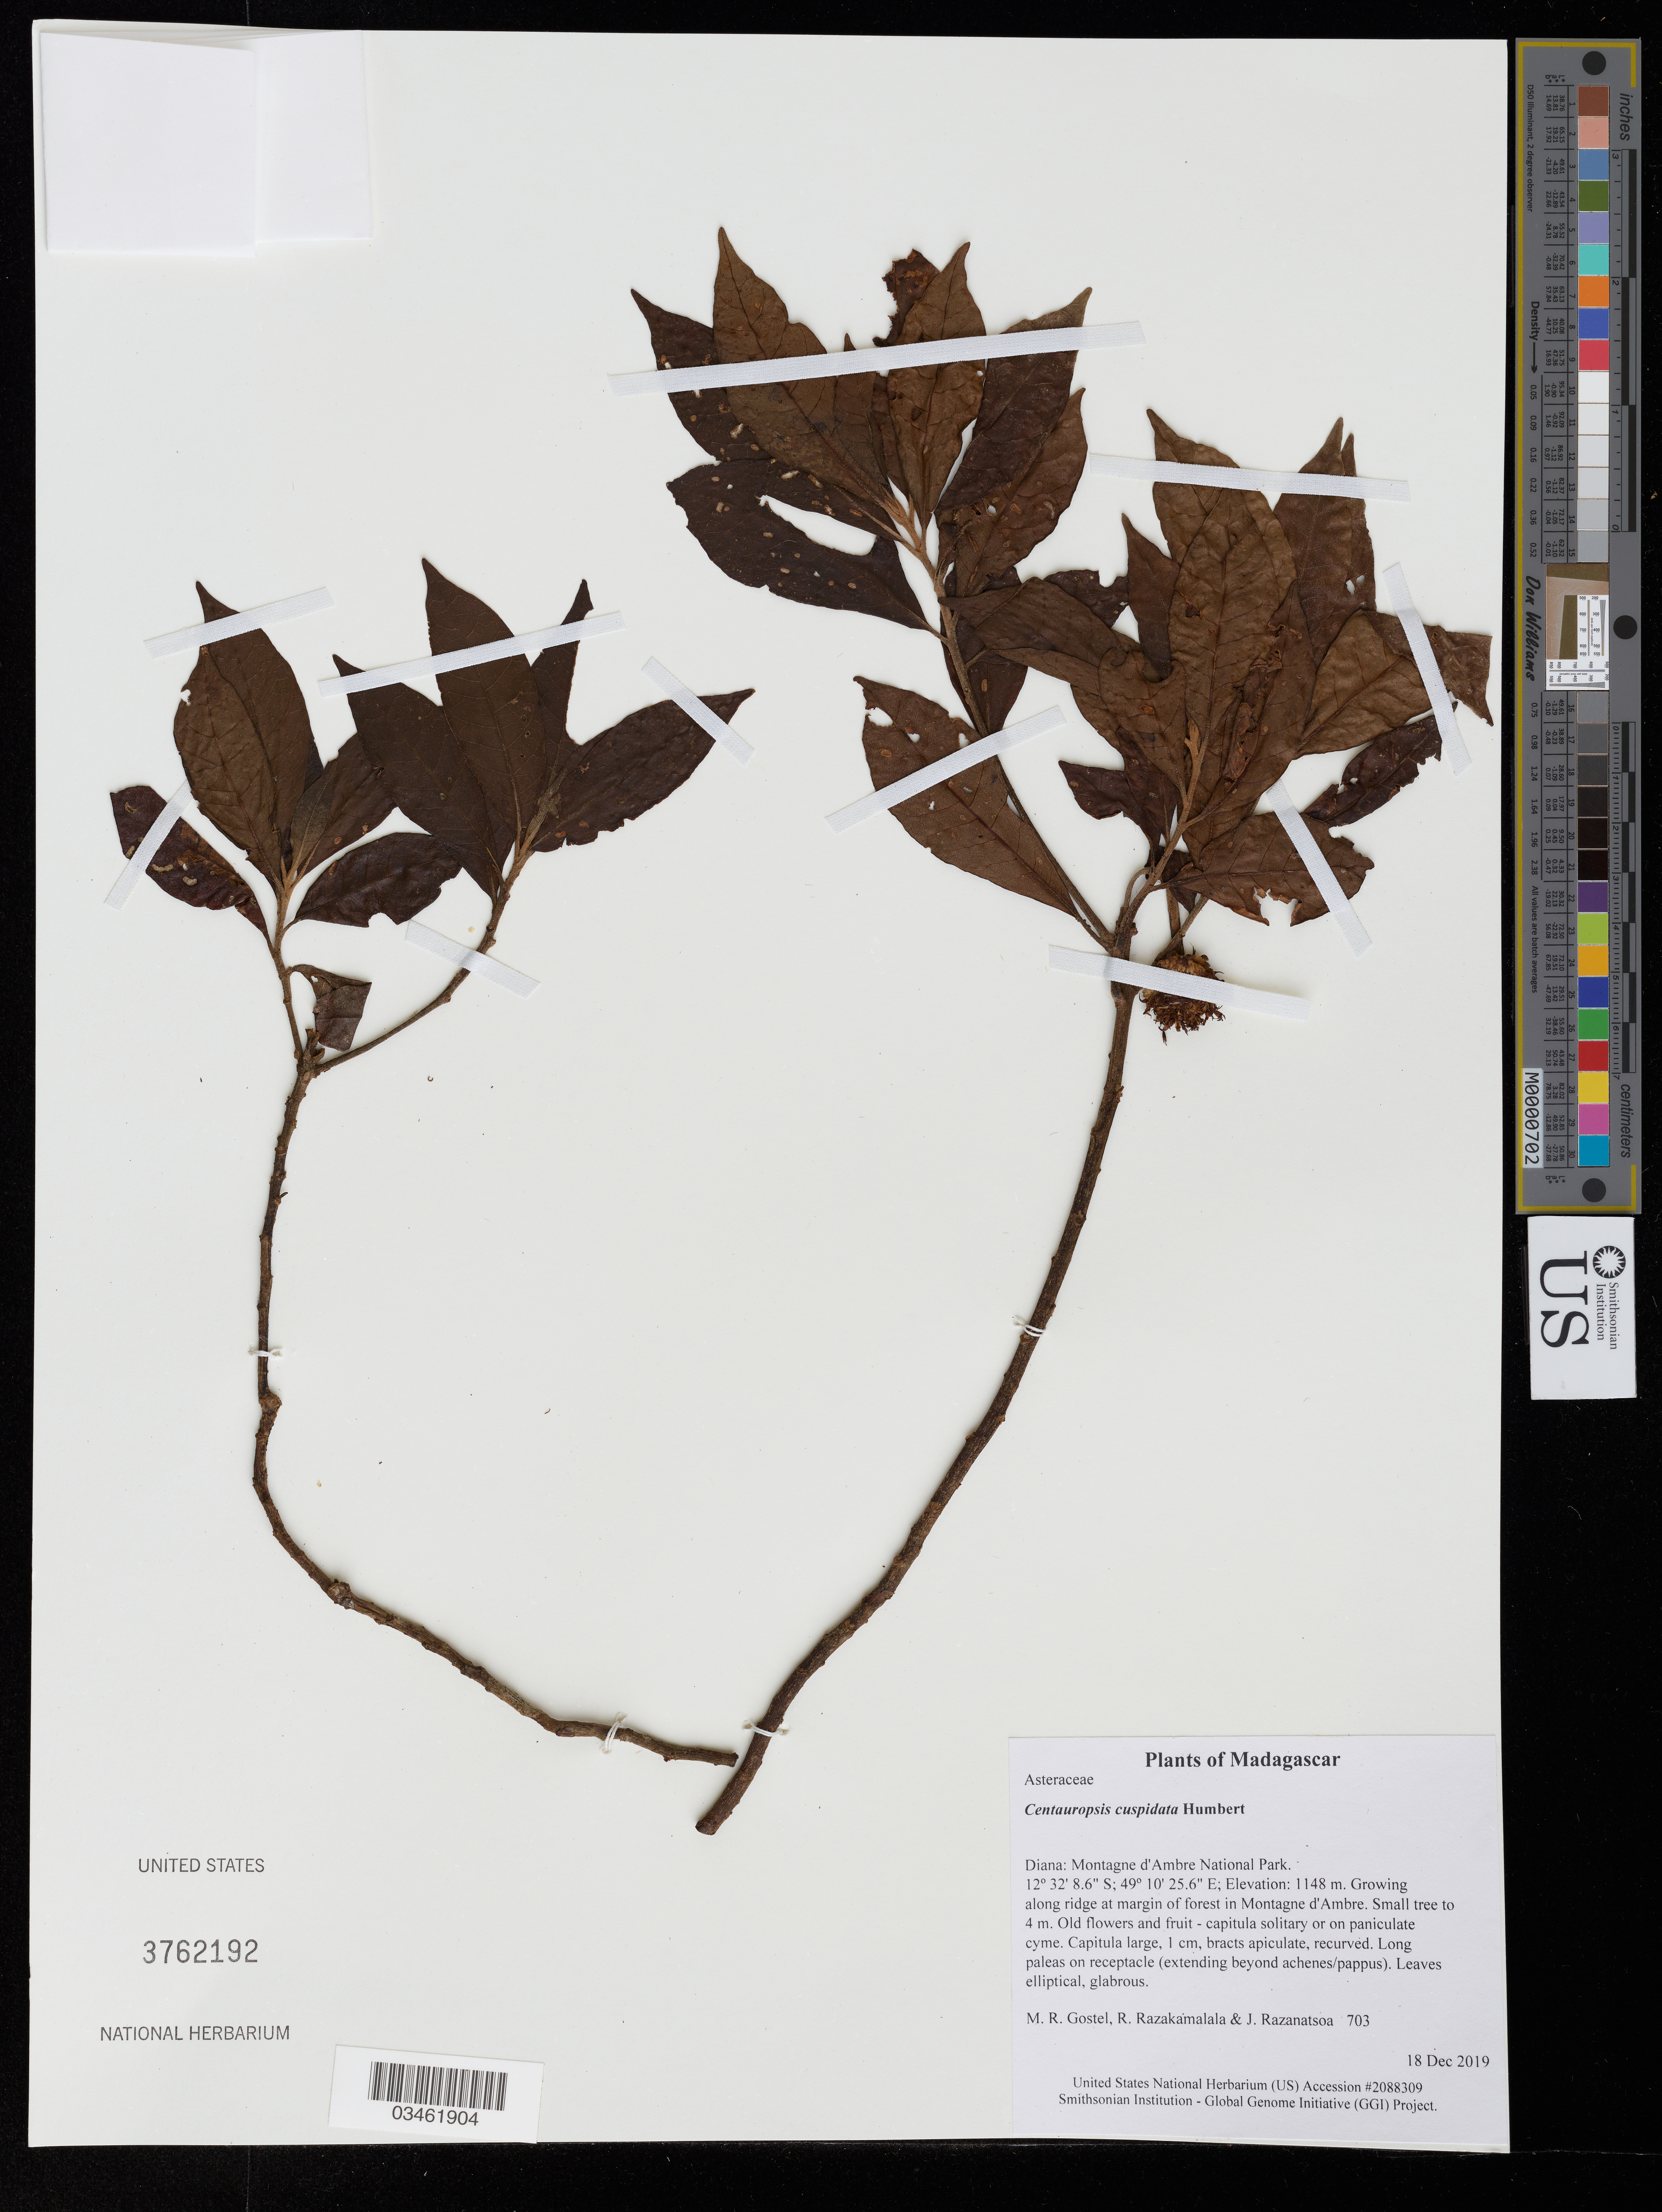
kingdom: Plantae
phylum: Tracheophyta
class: Magnoliopsida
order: Asterales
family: Asteraceae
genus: Centauropsis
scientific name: Centauropsis cuspidata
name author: Humbert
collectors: M. R. Gostel, R. Razakamalala & J. Razanatsoa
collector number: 703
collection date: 2019-12-18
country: Madagascar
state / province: Diana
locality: Montagne d'Ambre National Park. Along ridge at margin of forest in Montagne d'Ambre.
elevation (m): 1148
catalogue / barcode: US 3762192